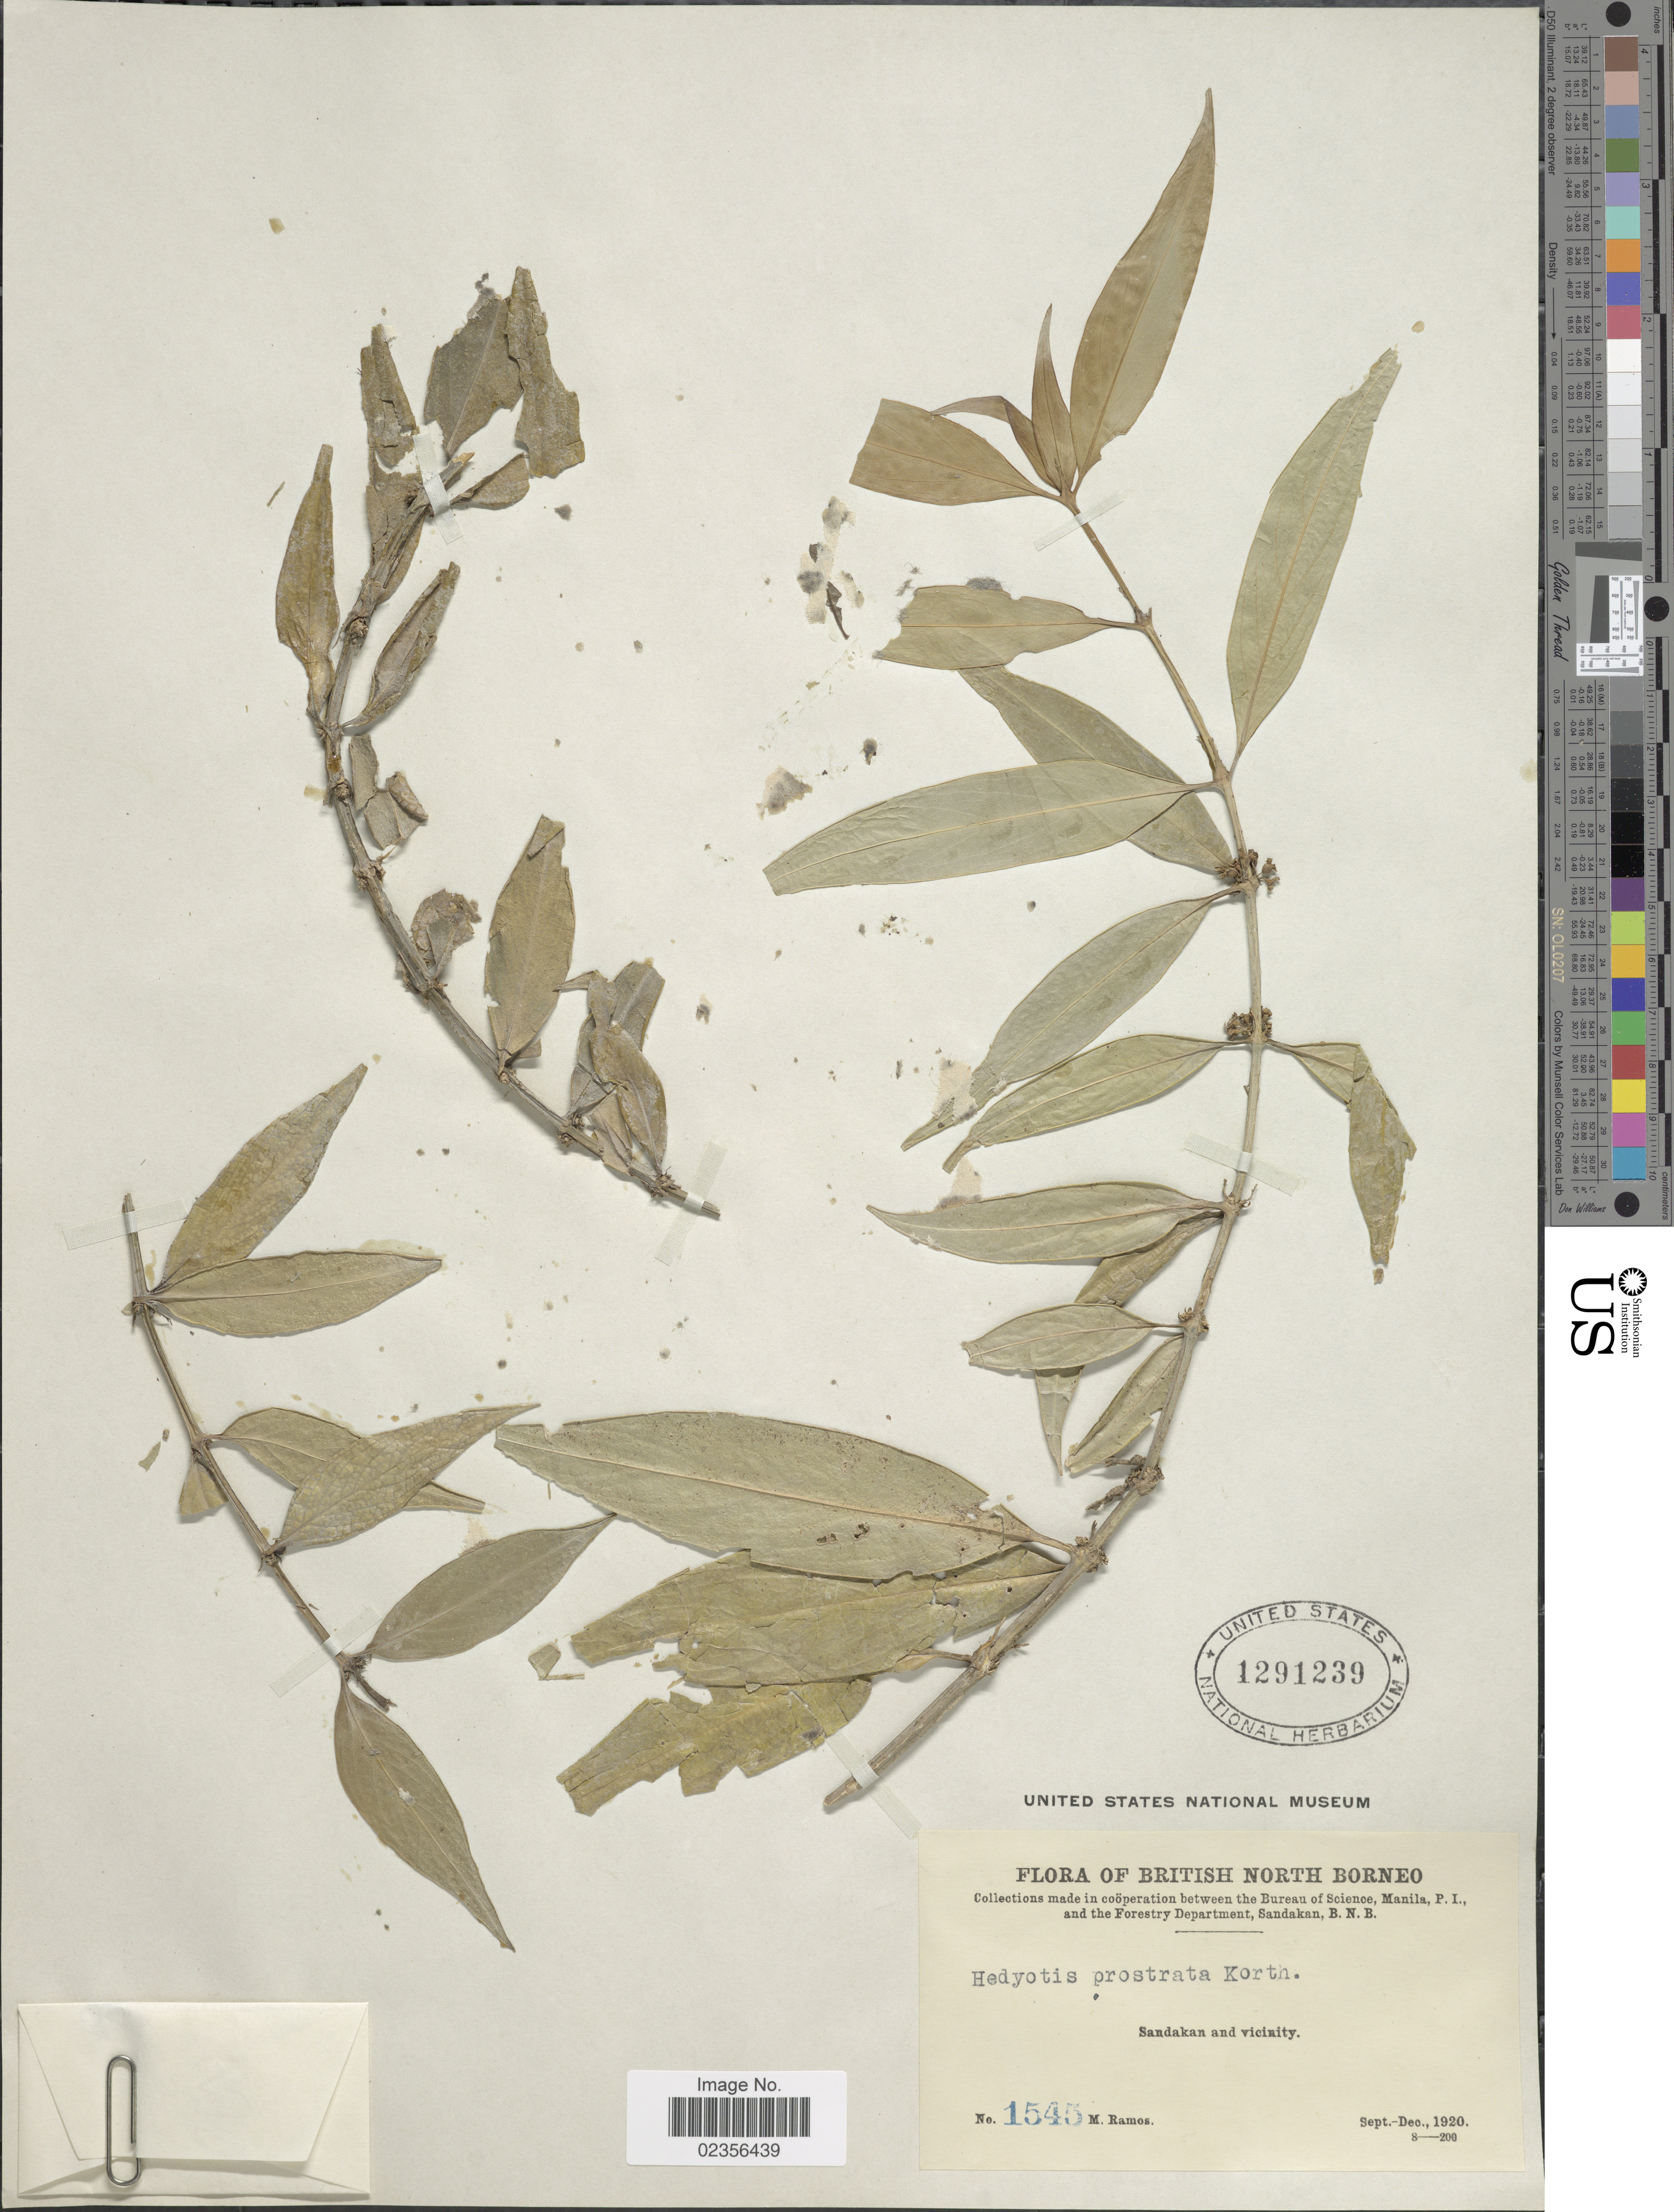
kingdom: Plantae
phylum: Tracheophyta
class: Magnoliopsida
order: Gentianales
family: Rubiaceae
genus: Hedyotis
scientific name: Hedyotis prostrata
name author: Blume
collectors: M. Ramos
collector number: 1545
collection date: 1920-09/1920-12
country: Malaysia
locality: British North Borneo. Sandakan and vicinity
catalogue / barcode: US 1291239